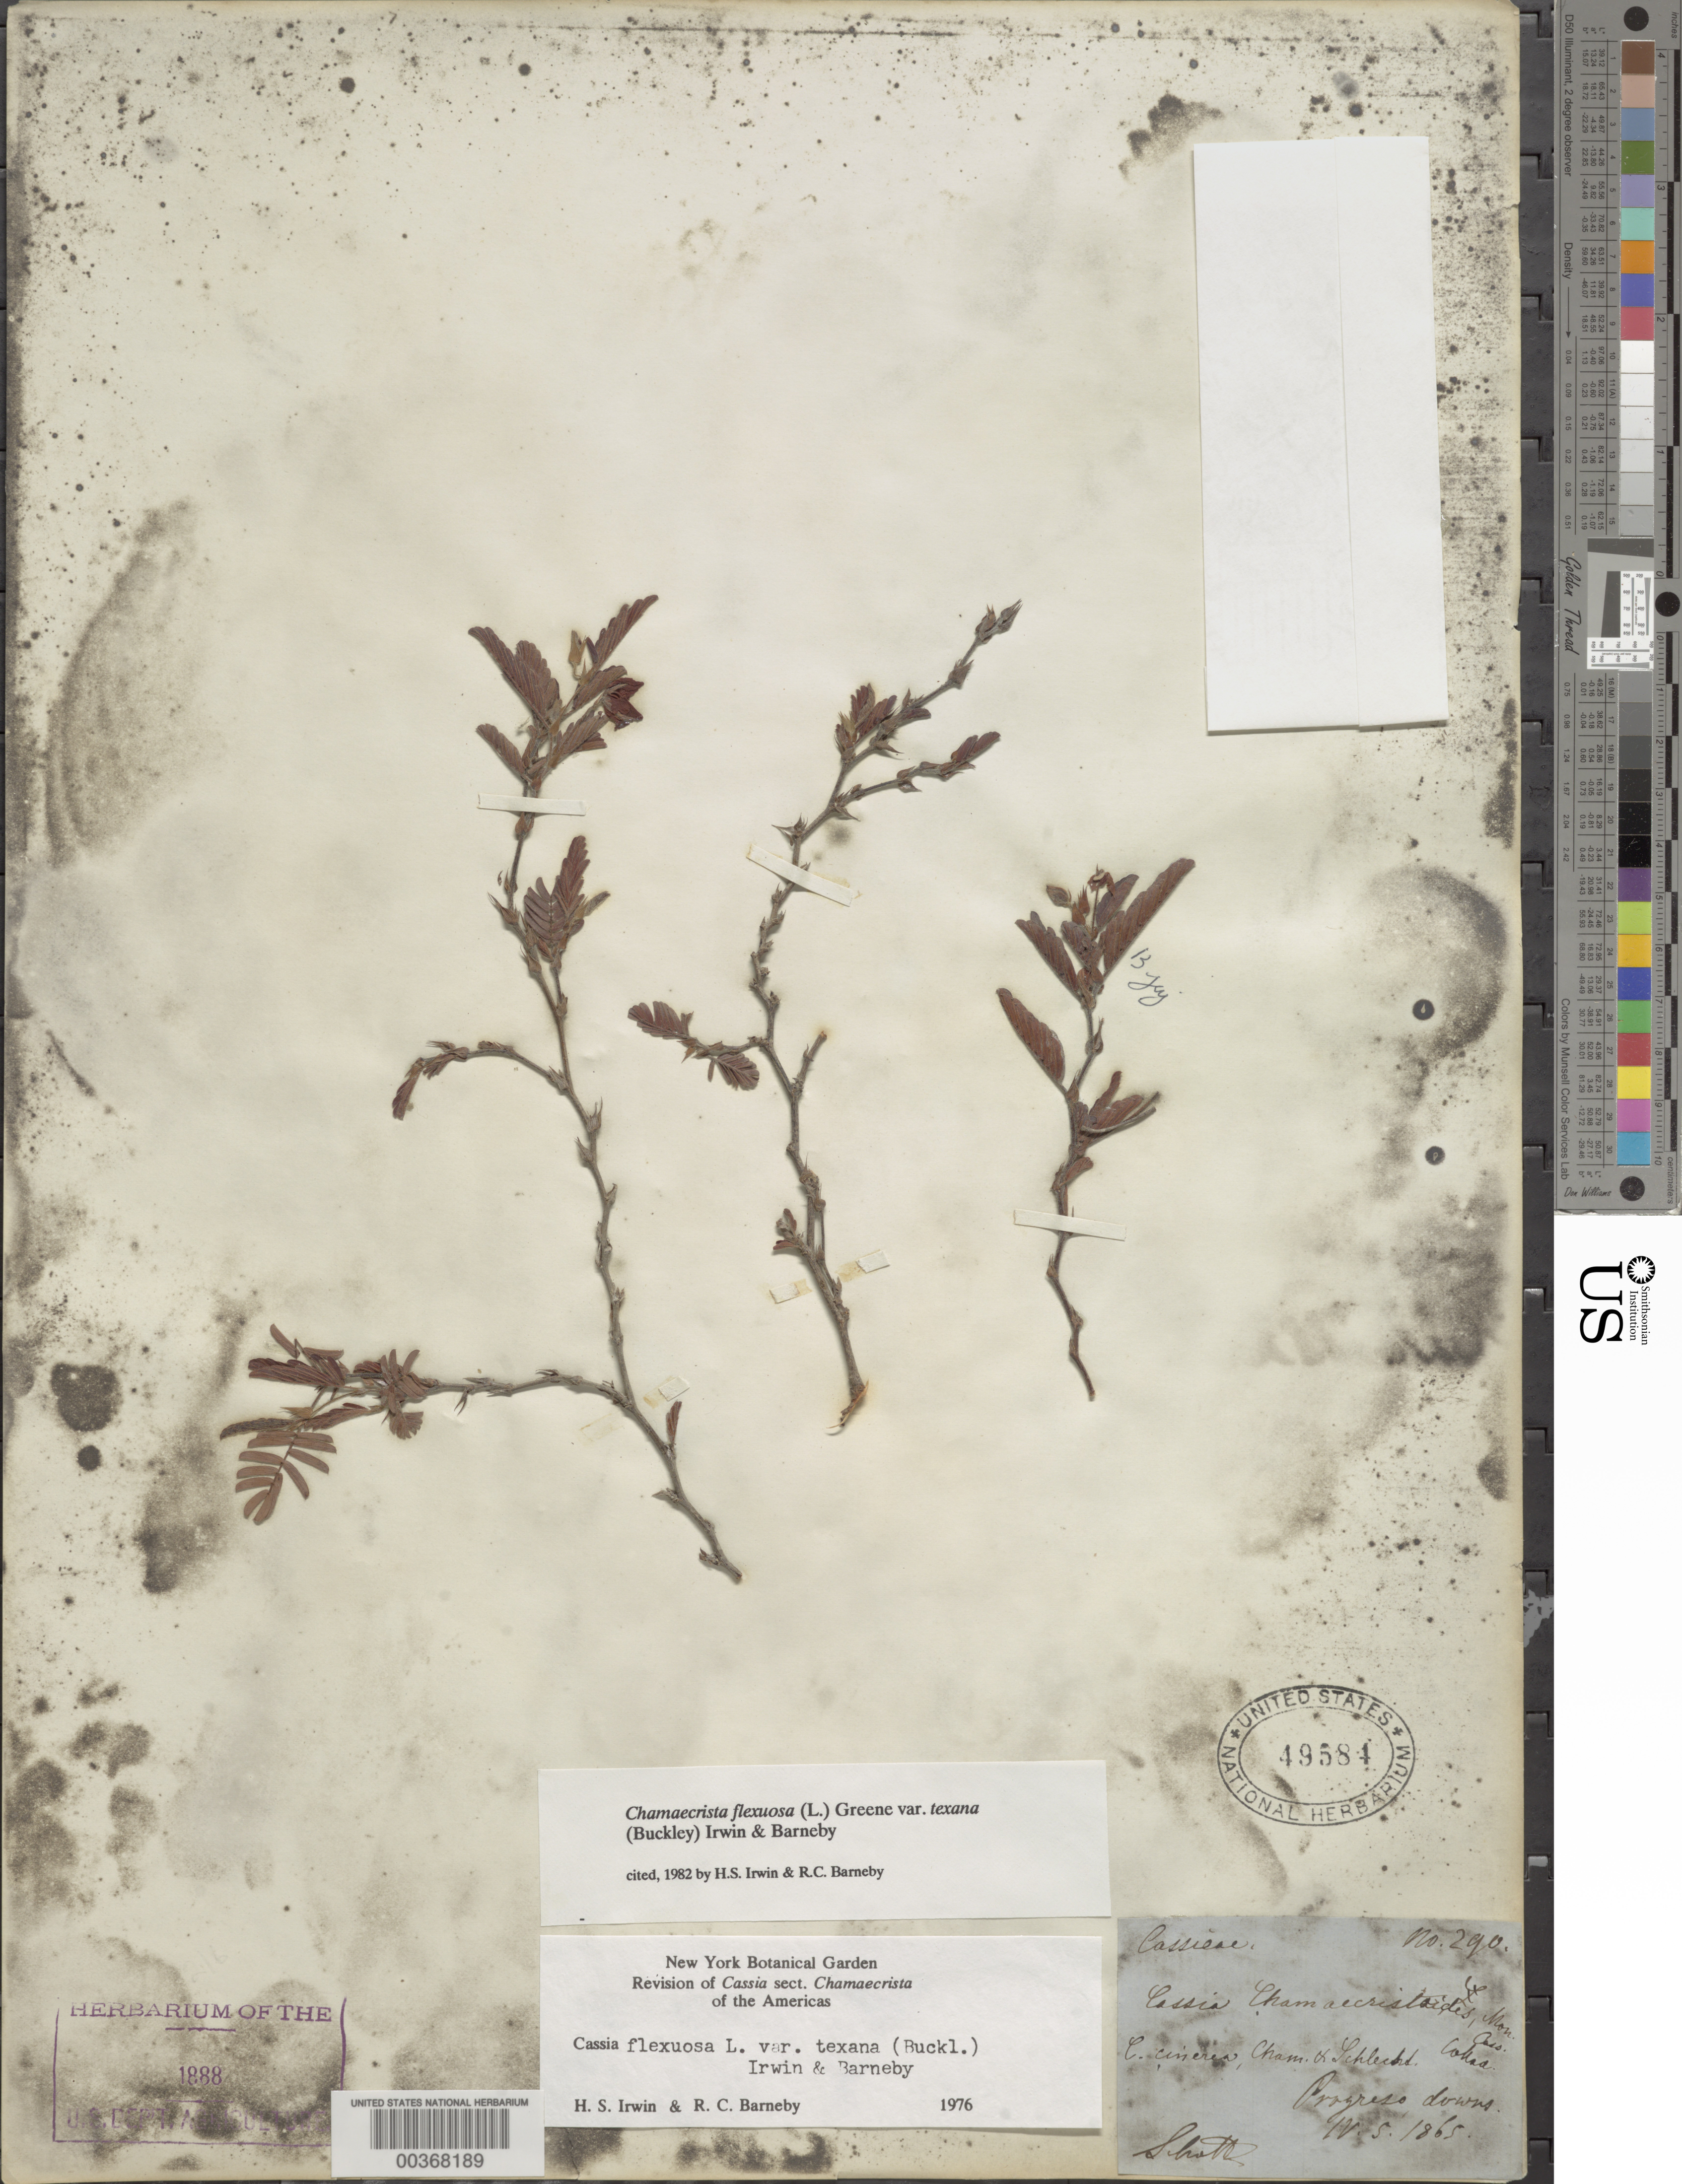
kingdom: Plantae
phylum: Tracheophyta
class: Magnoliopsida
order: Fabales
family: Fabaceae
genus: Chamaecrista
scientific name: Chamaecrista flexuosa var. texana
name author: (Buckley) H.S. Irwin & Barneby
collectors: A. L. Schott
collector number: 290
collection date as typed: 05 Apr 1865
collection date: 1865-04-05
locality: Progreso downs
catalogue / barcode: US 49584